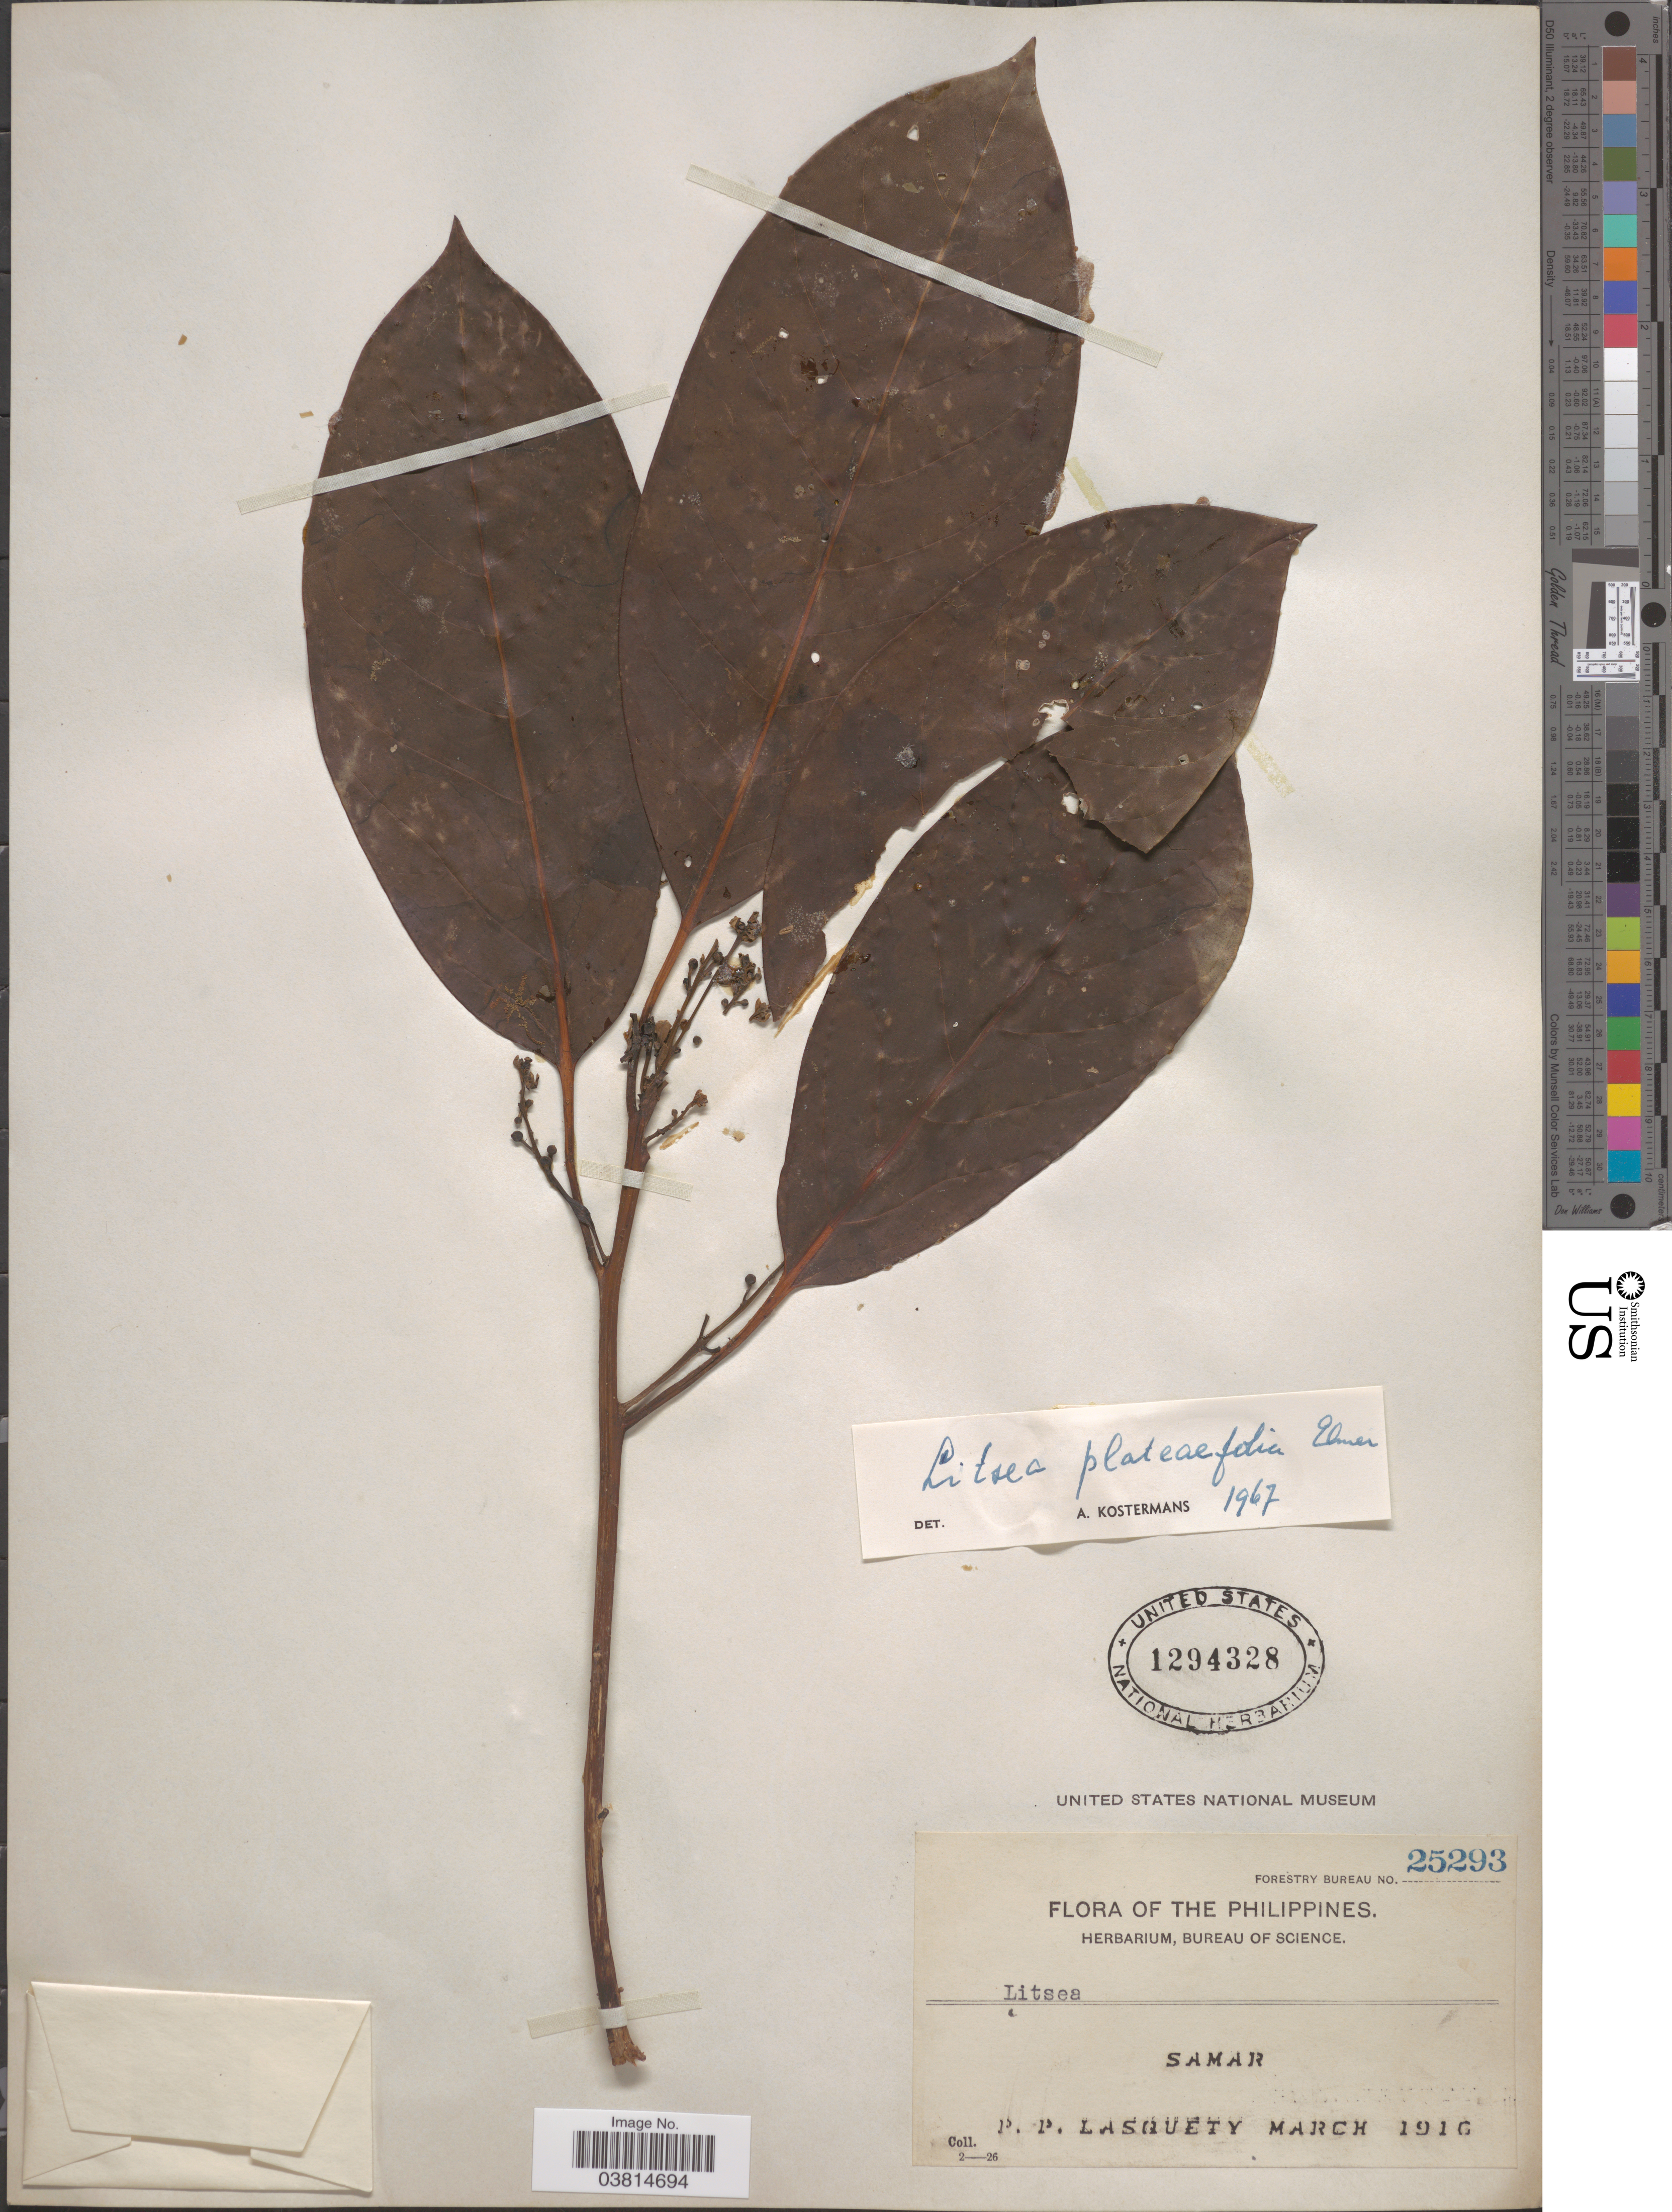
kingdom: Plantae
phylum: Tracheophyta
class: Magnoliopsida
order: Laurales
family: Lauraceae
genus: Litsea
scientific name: Litsea plateaefolia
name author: Elmer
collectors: P. Lasquety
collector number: Forestry Bureau 25293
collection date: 1916-03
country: Philippines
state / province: Eastern Visayas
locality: Samar.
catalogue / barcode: US 1294328